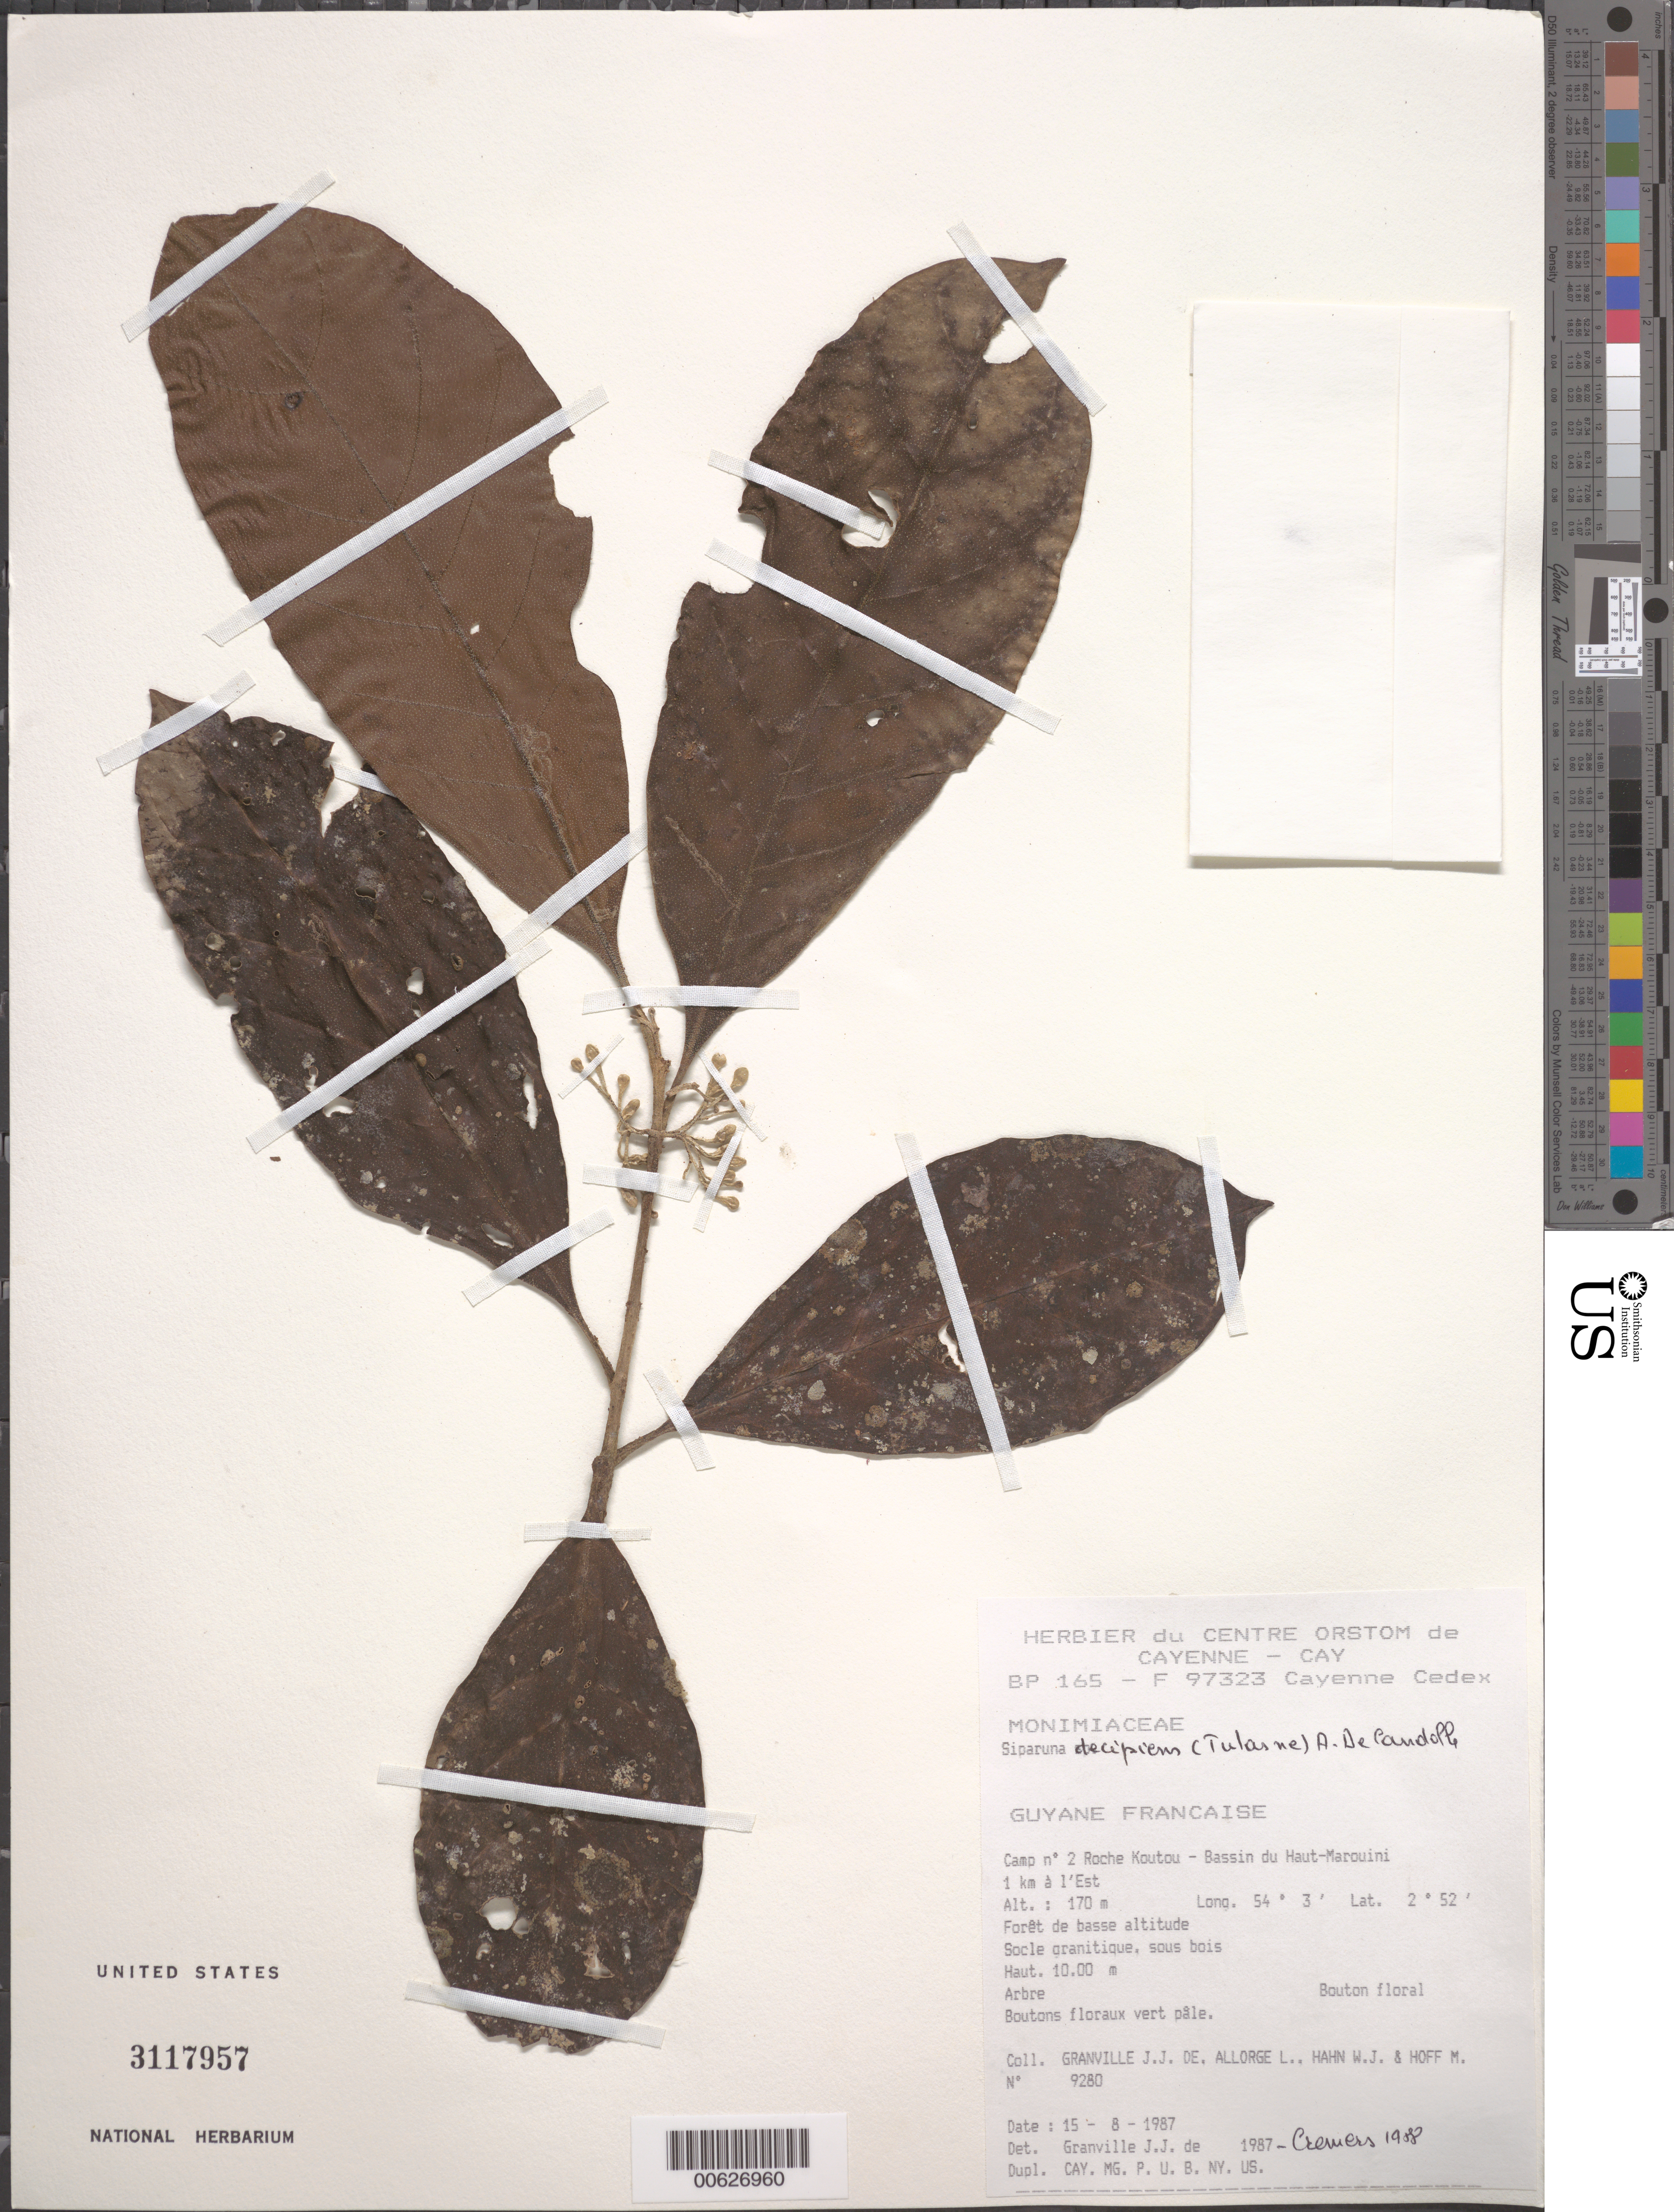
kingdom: Plantae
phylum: Tracheophyta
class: Magnoliopsida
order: Laurales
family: Siparunaceae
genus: Siparuna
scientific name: Siparuna decipiens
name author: (Tul.) A. DC.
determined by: Cremers, Georges A.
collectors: J.-J. de Granville, L. Allorge, W. J. Hahn & M. Hoff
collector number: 9280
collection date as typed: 15-Aug-87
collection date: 1987-08-15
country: French Guiana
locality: Camp #2, Roche Koutou, Bassin du Haut-Marouini, 1 km a l'Est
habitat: Forêt de basse altitude. Socle granitique, sous bois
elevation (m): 170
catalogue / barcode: US 3117957